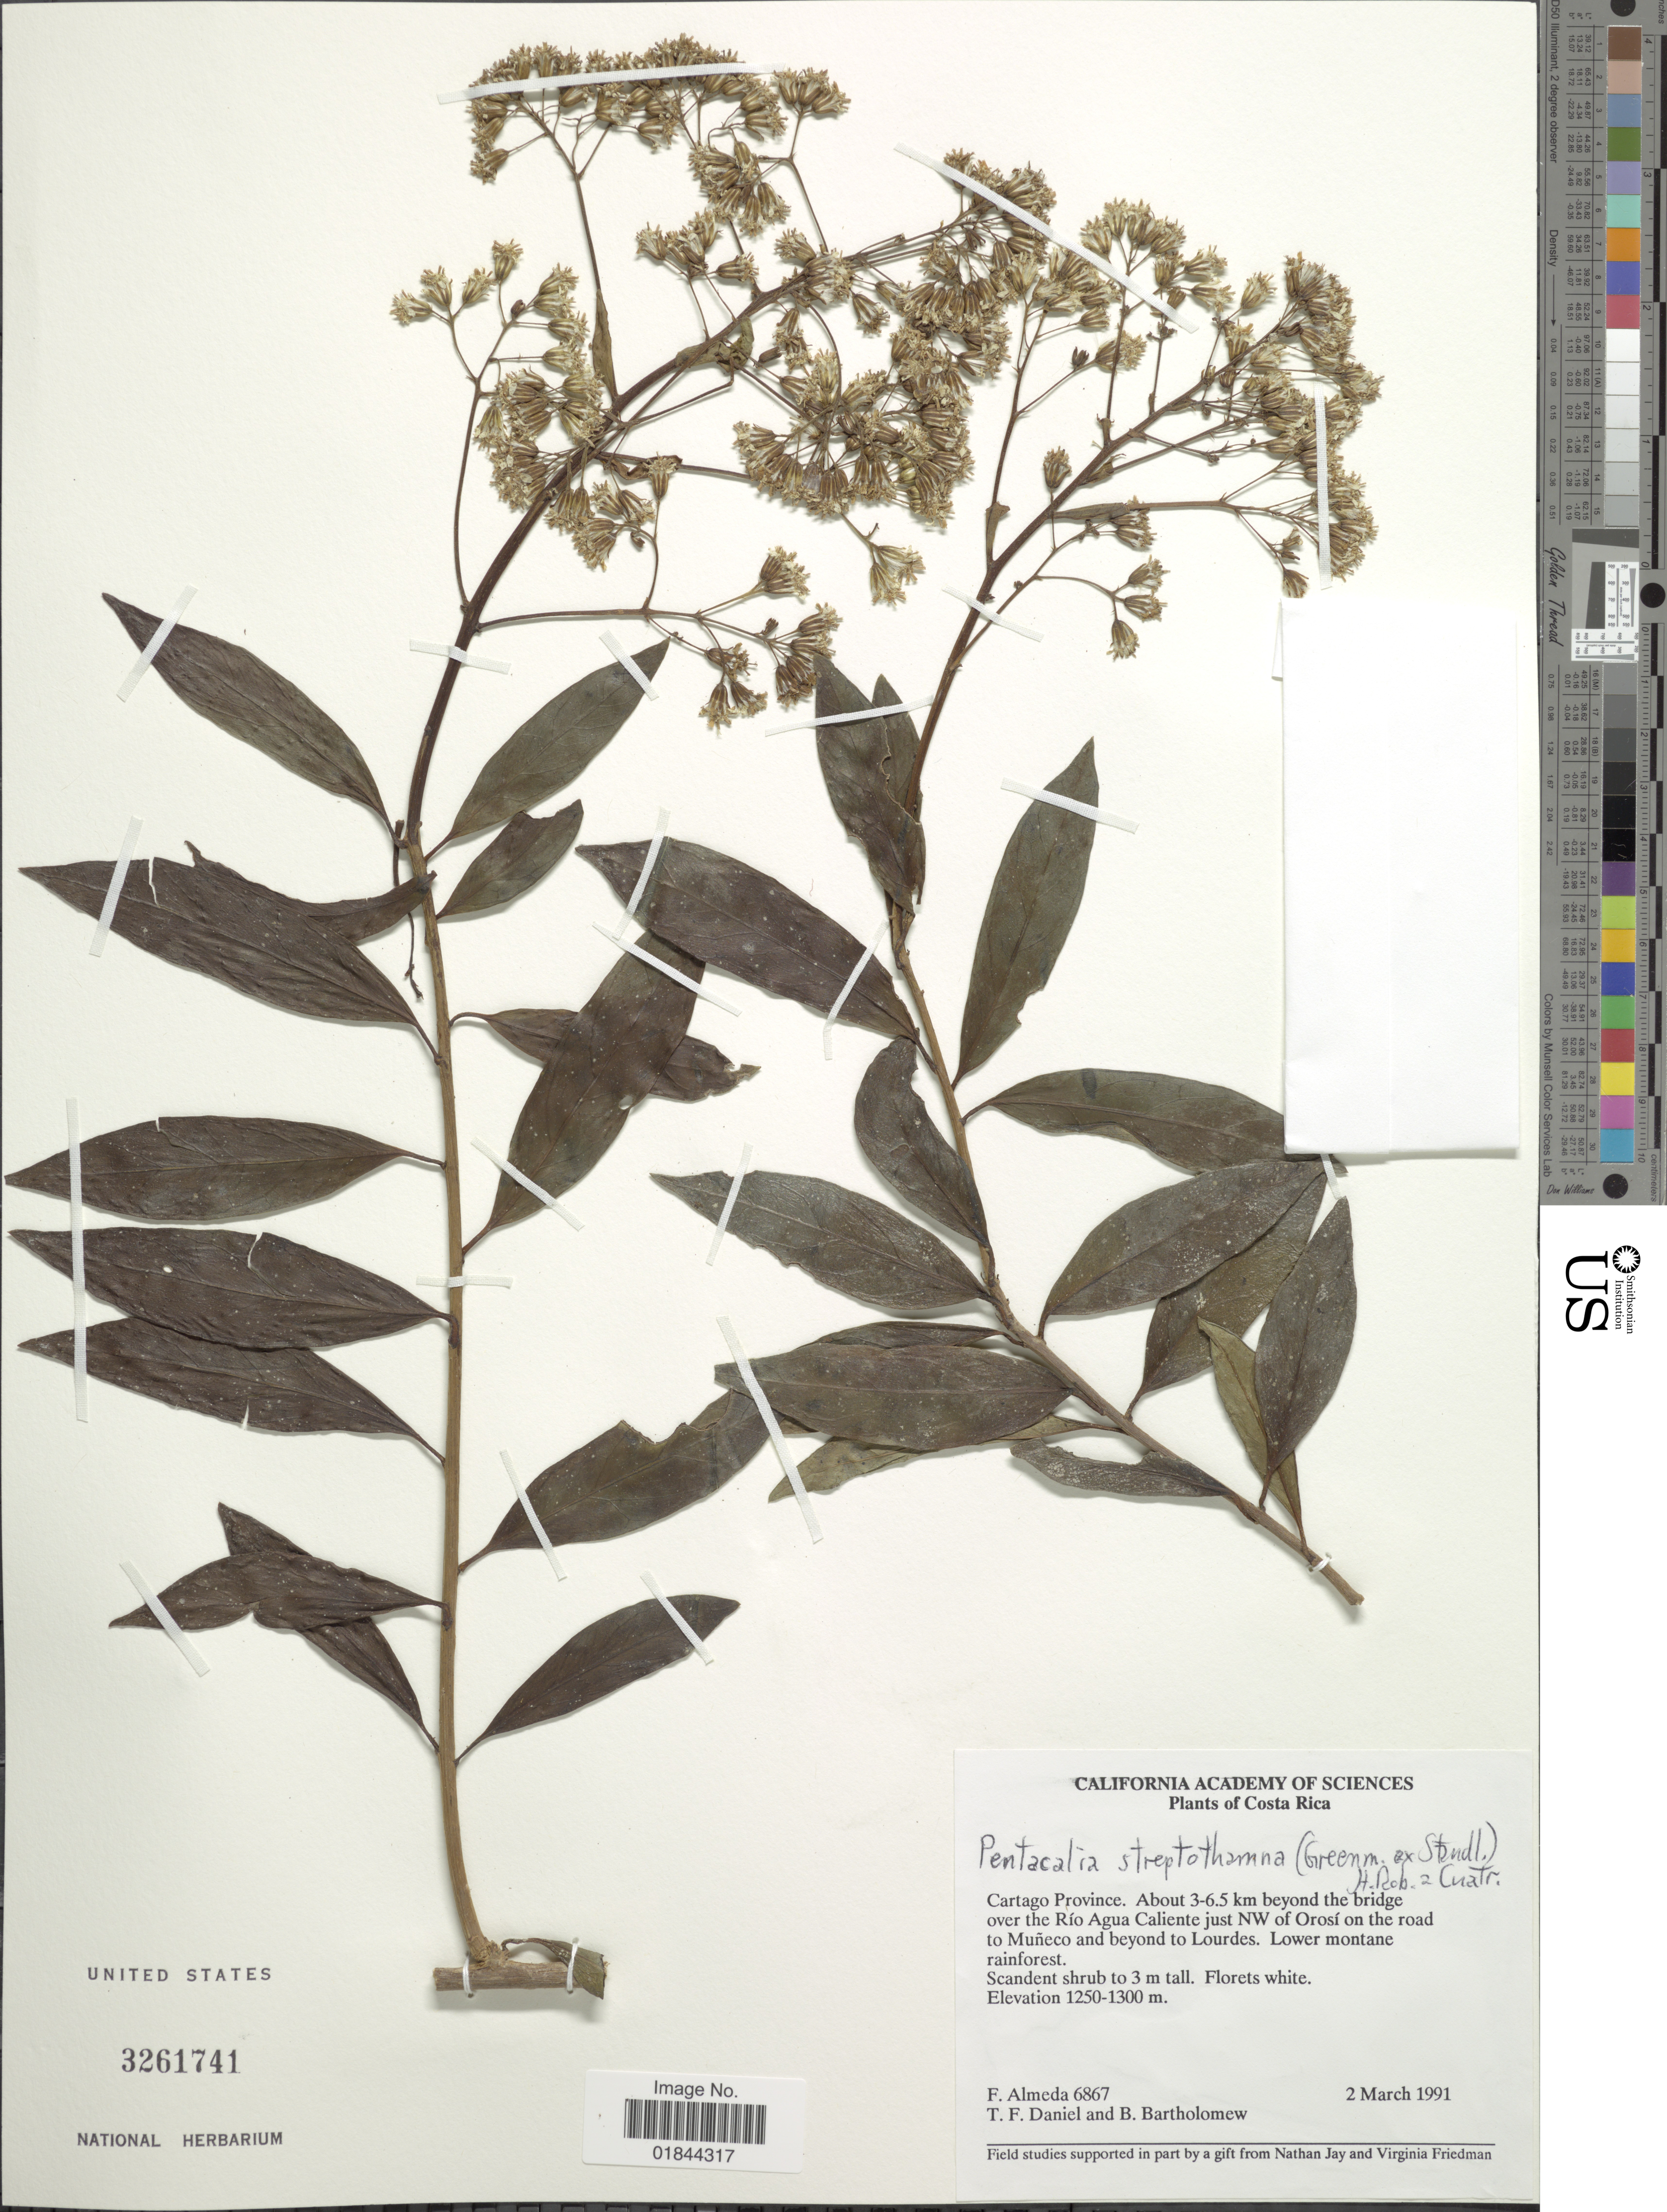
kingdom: Plantae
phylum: Tracheophyta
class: Magnoliopsida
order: Asterales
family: Asteraceae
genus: Pentacalia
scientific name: Pentacalia streptothamna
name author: (Greenm. ex Standl.) H. Rob. & Cuatrec.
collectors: F. Almeda, T. F. Daniel & B. Bartholomew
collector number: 6867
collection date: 1991-03-02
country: Costa Rica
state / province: Cartago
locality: About 3-6.5 km beyond the bridge over the Río Agua Caliente just NW of Orosí on the road to Muñeco and beyond to Lourdes. Lower montane rainforest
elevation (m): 1250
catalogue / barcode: US 3261741